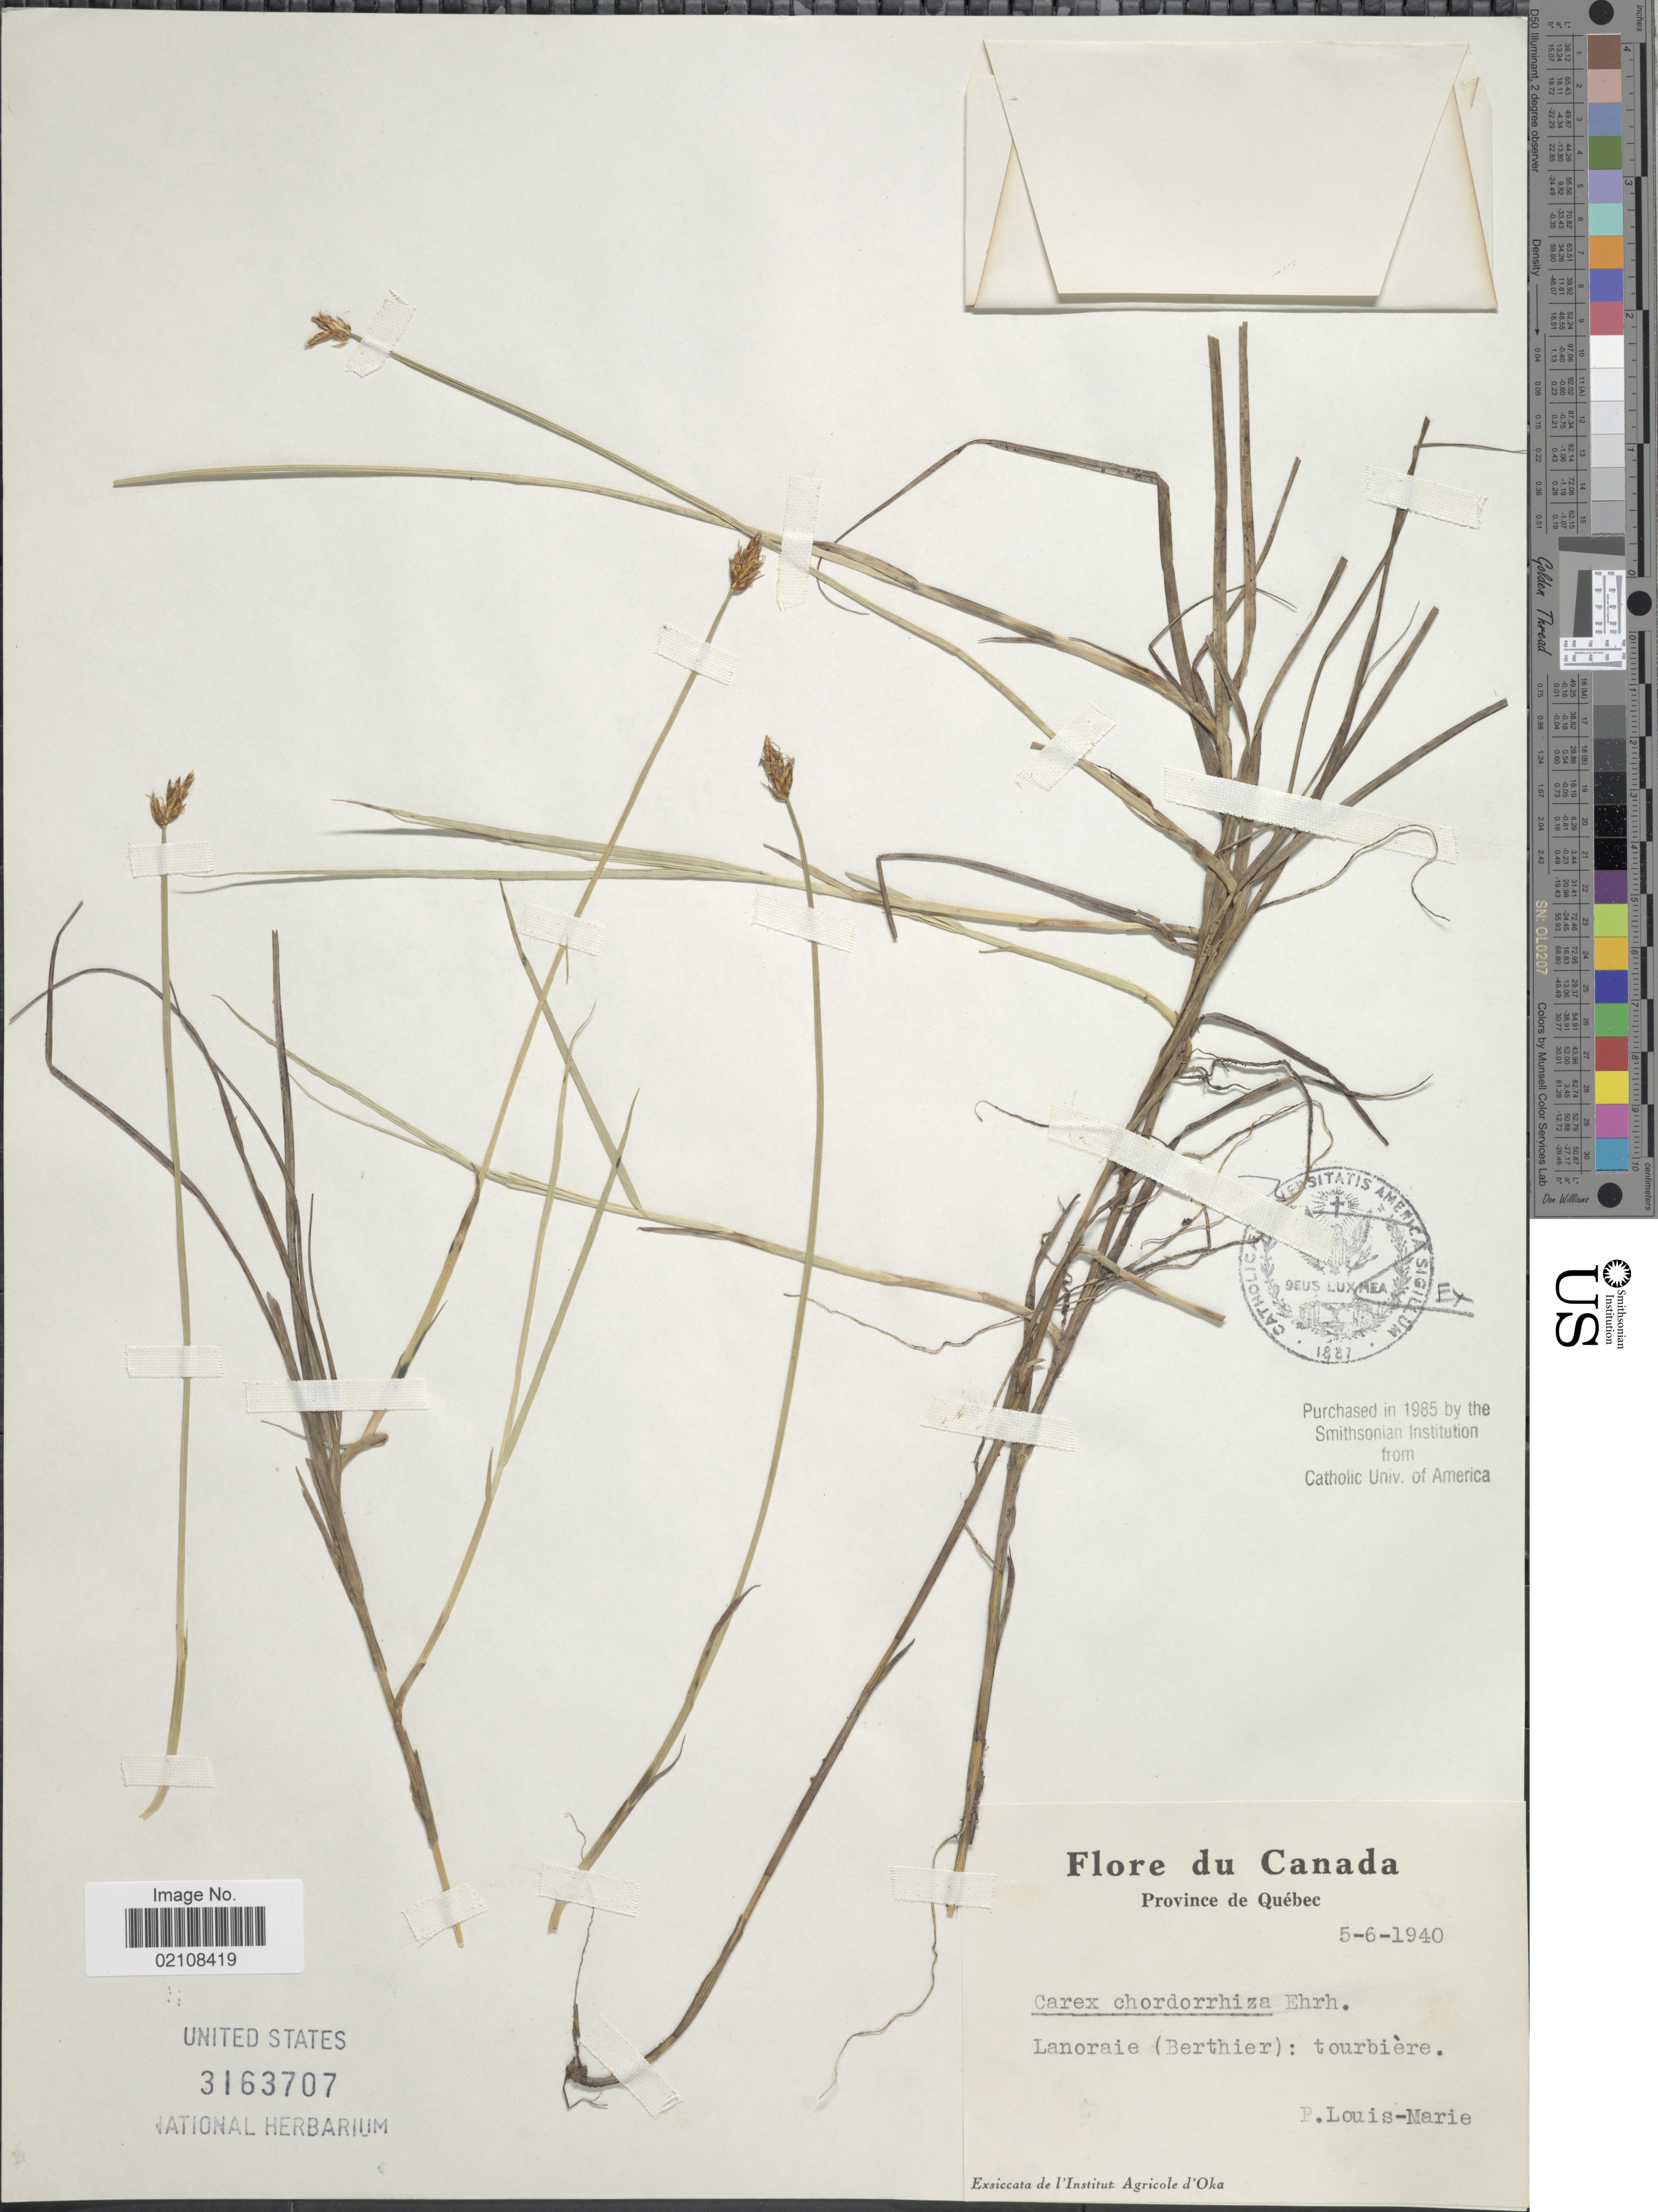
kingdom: Plantae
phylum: Tracheophyta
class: Liliopsida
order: Poales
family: Cyperaceae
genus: Carex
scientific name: Carex chordorrhiza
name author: L. f.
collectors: L.-M. LaLonde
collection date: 1940-06-05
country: Canada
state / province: Quebec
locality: Province de Quebec. Lanoraie (Berthier): tourbiere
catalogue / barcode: US 3163707